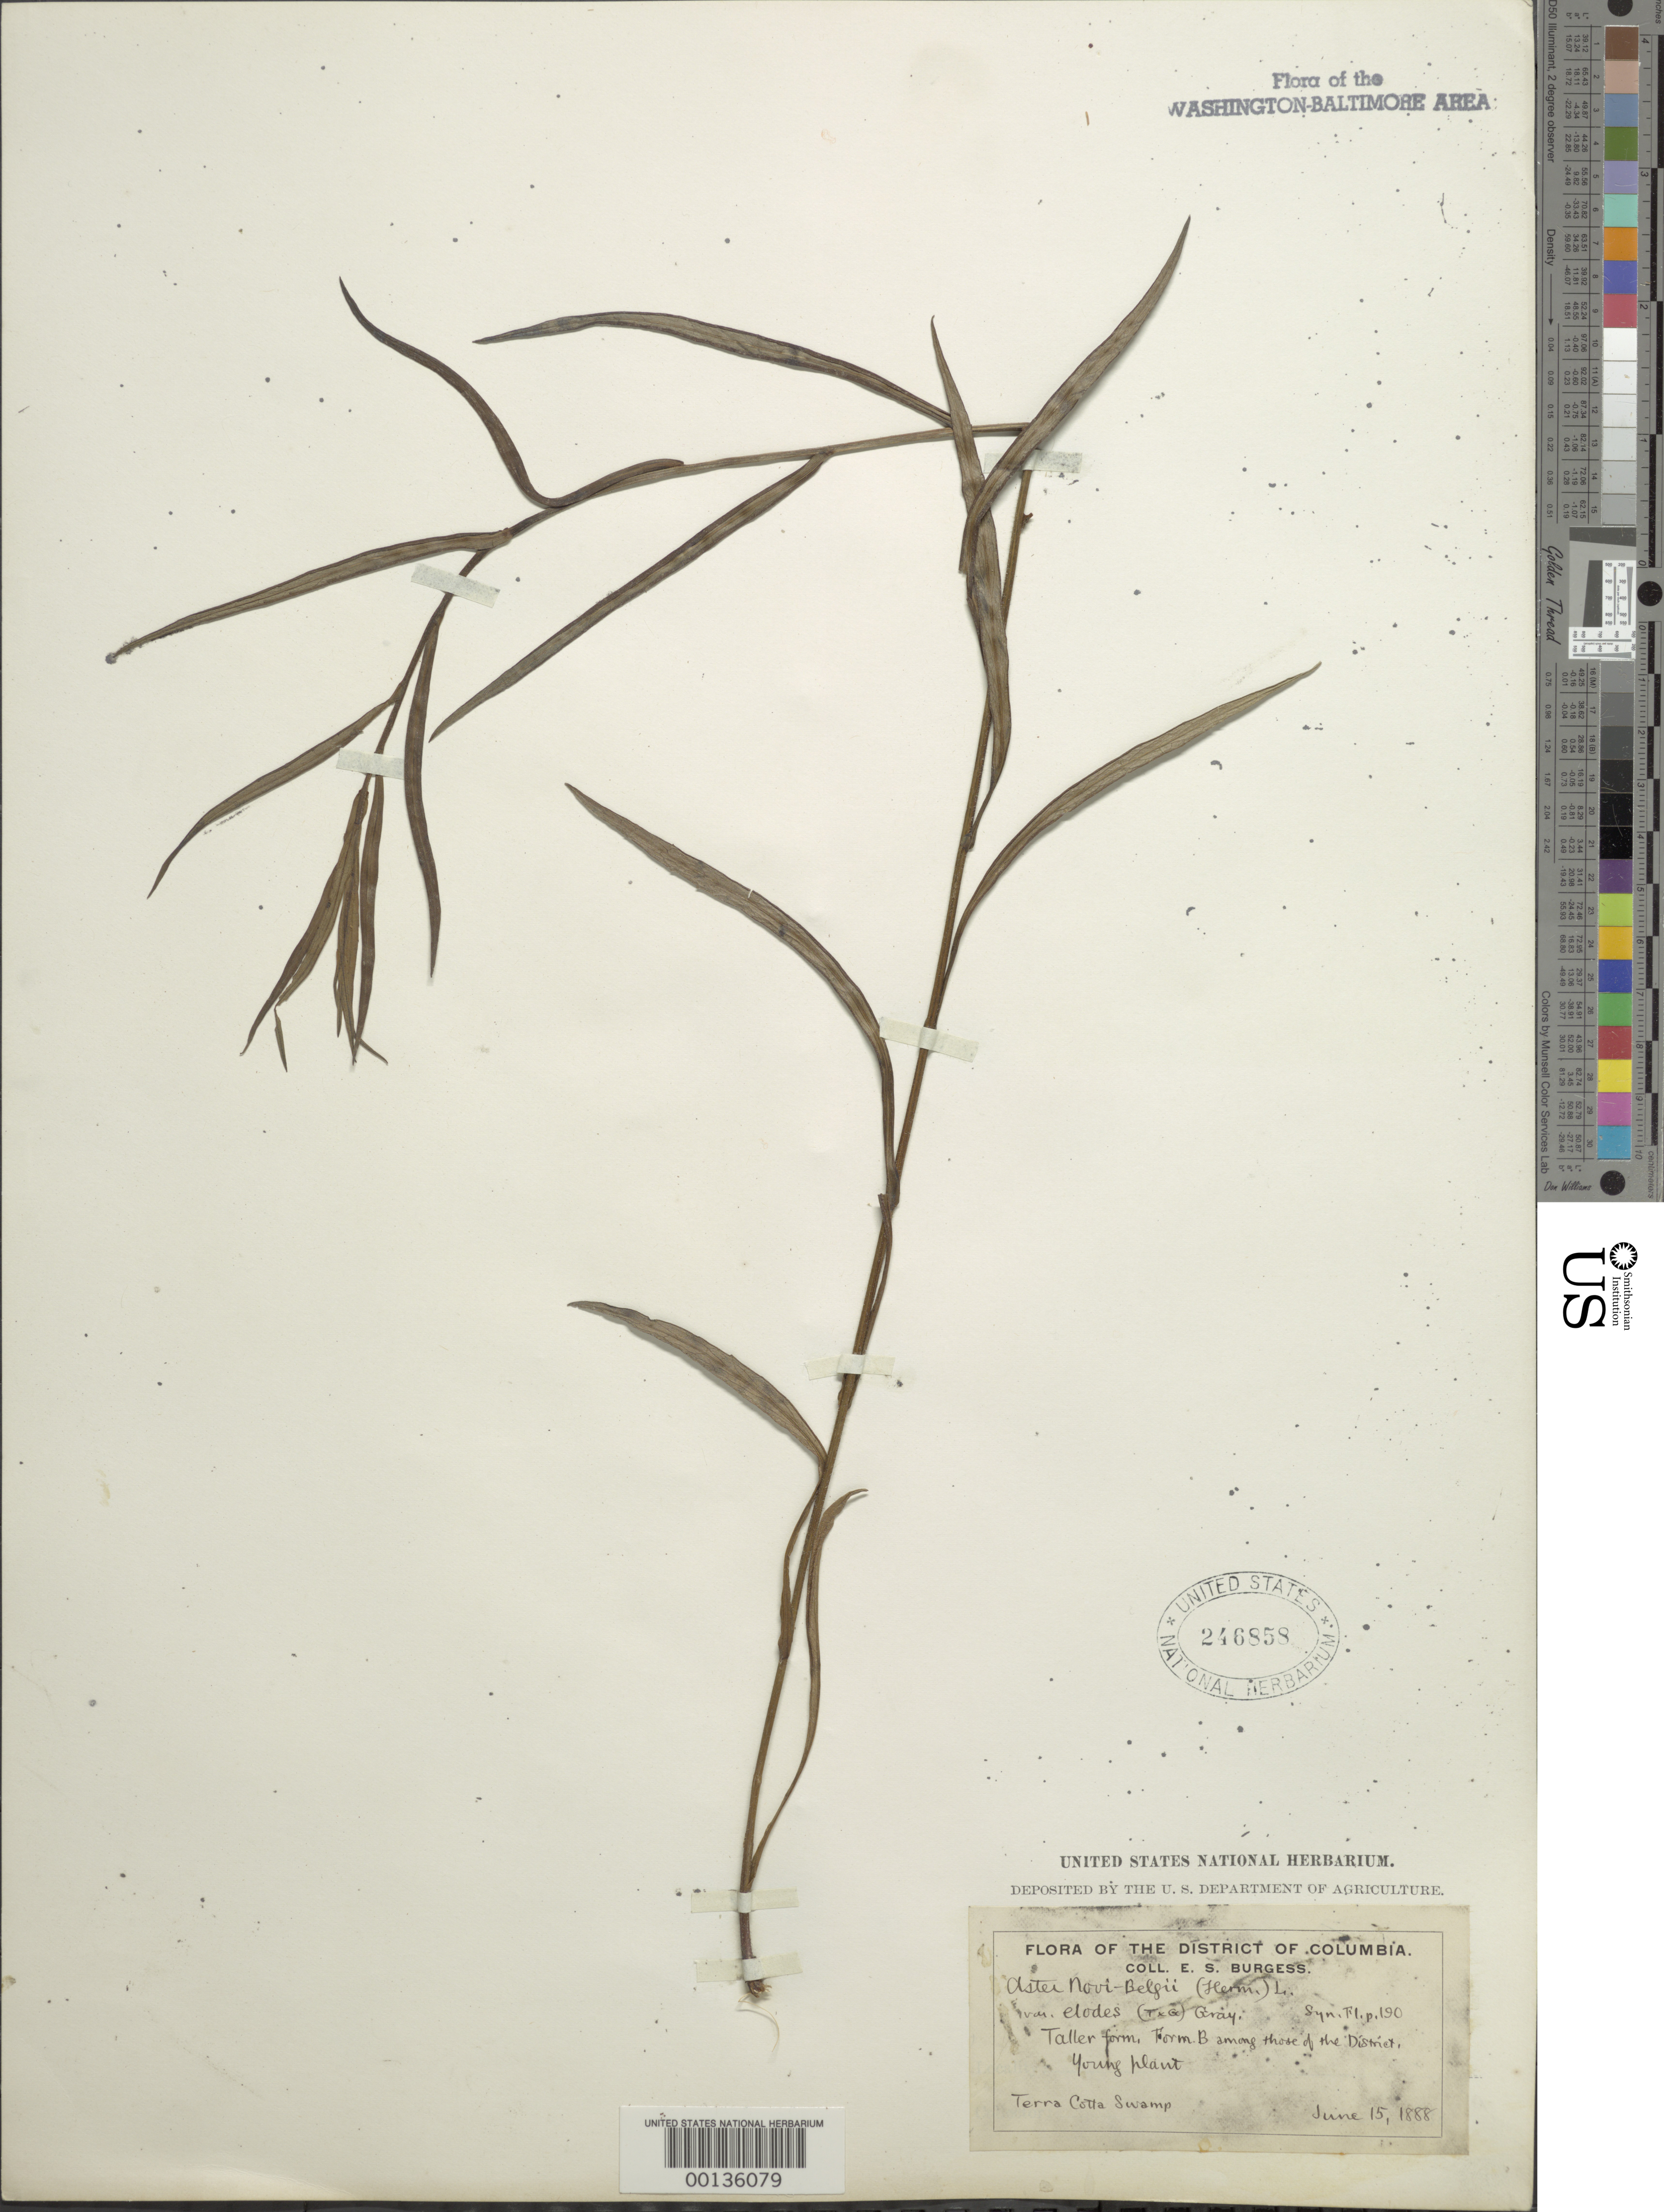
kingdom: Plantae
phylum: Tracheophyta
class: Magnoliopsida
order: Asterales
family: Asteraceae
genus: Symphyotrichum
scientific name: Symphyotrichum novi-belgii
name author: (L.) G.L. Nesom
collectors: E. Burgess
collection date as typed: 15 Jun 1888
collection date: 1888-06-15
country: United States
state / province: District of Columbia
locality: Terra Cotta Swamp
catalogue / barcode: US 246858